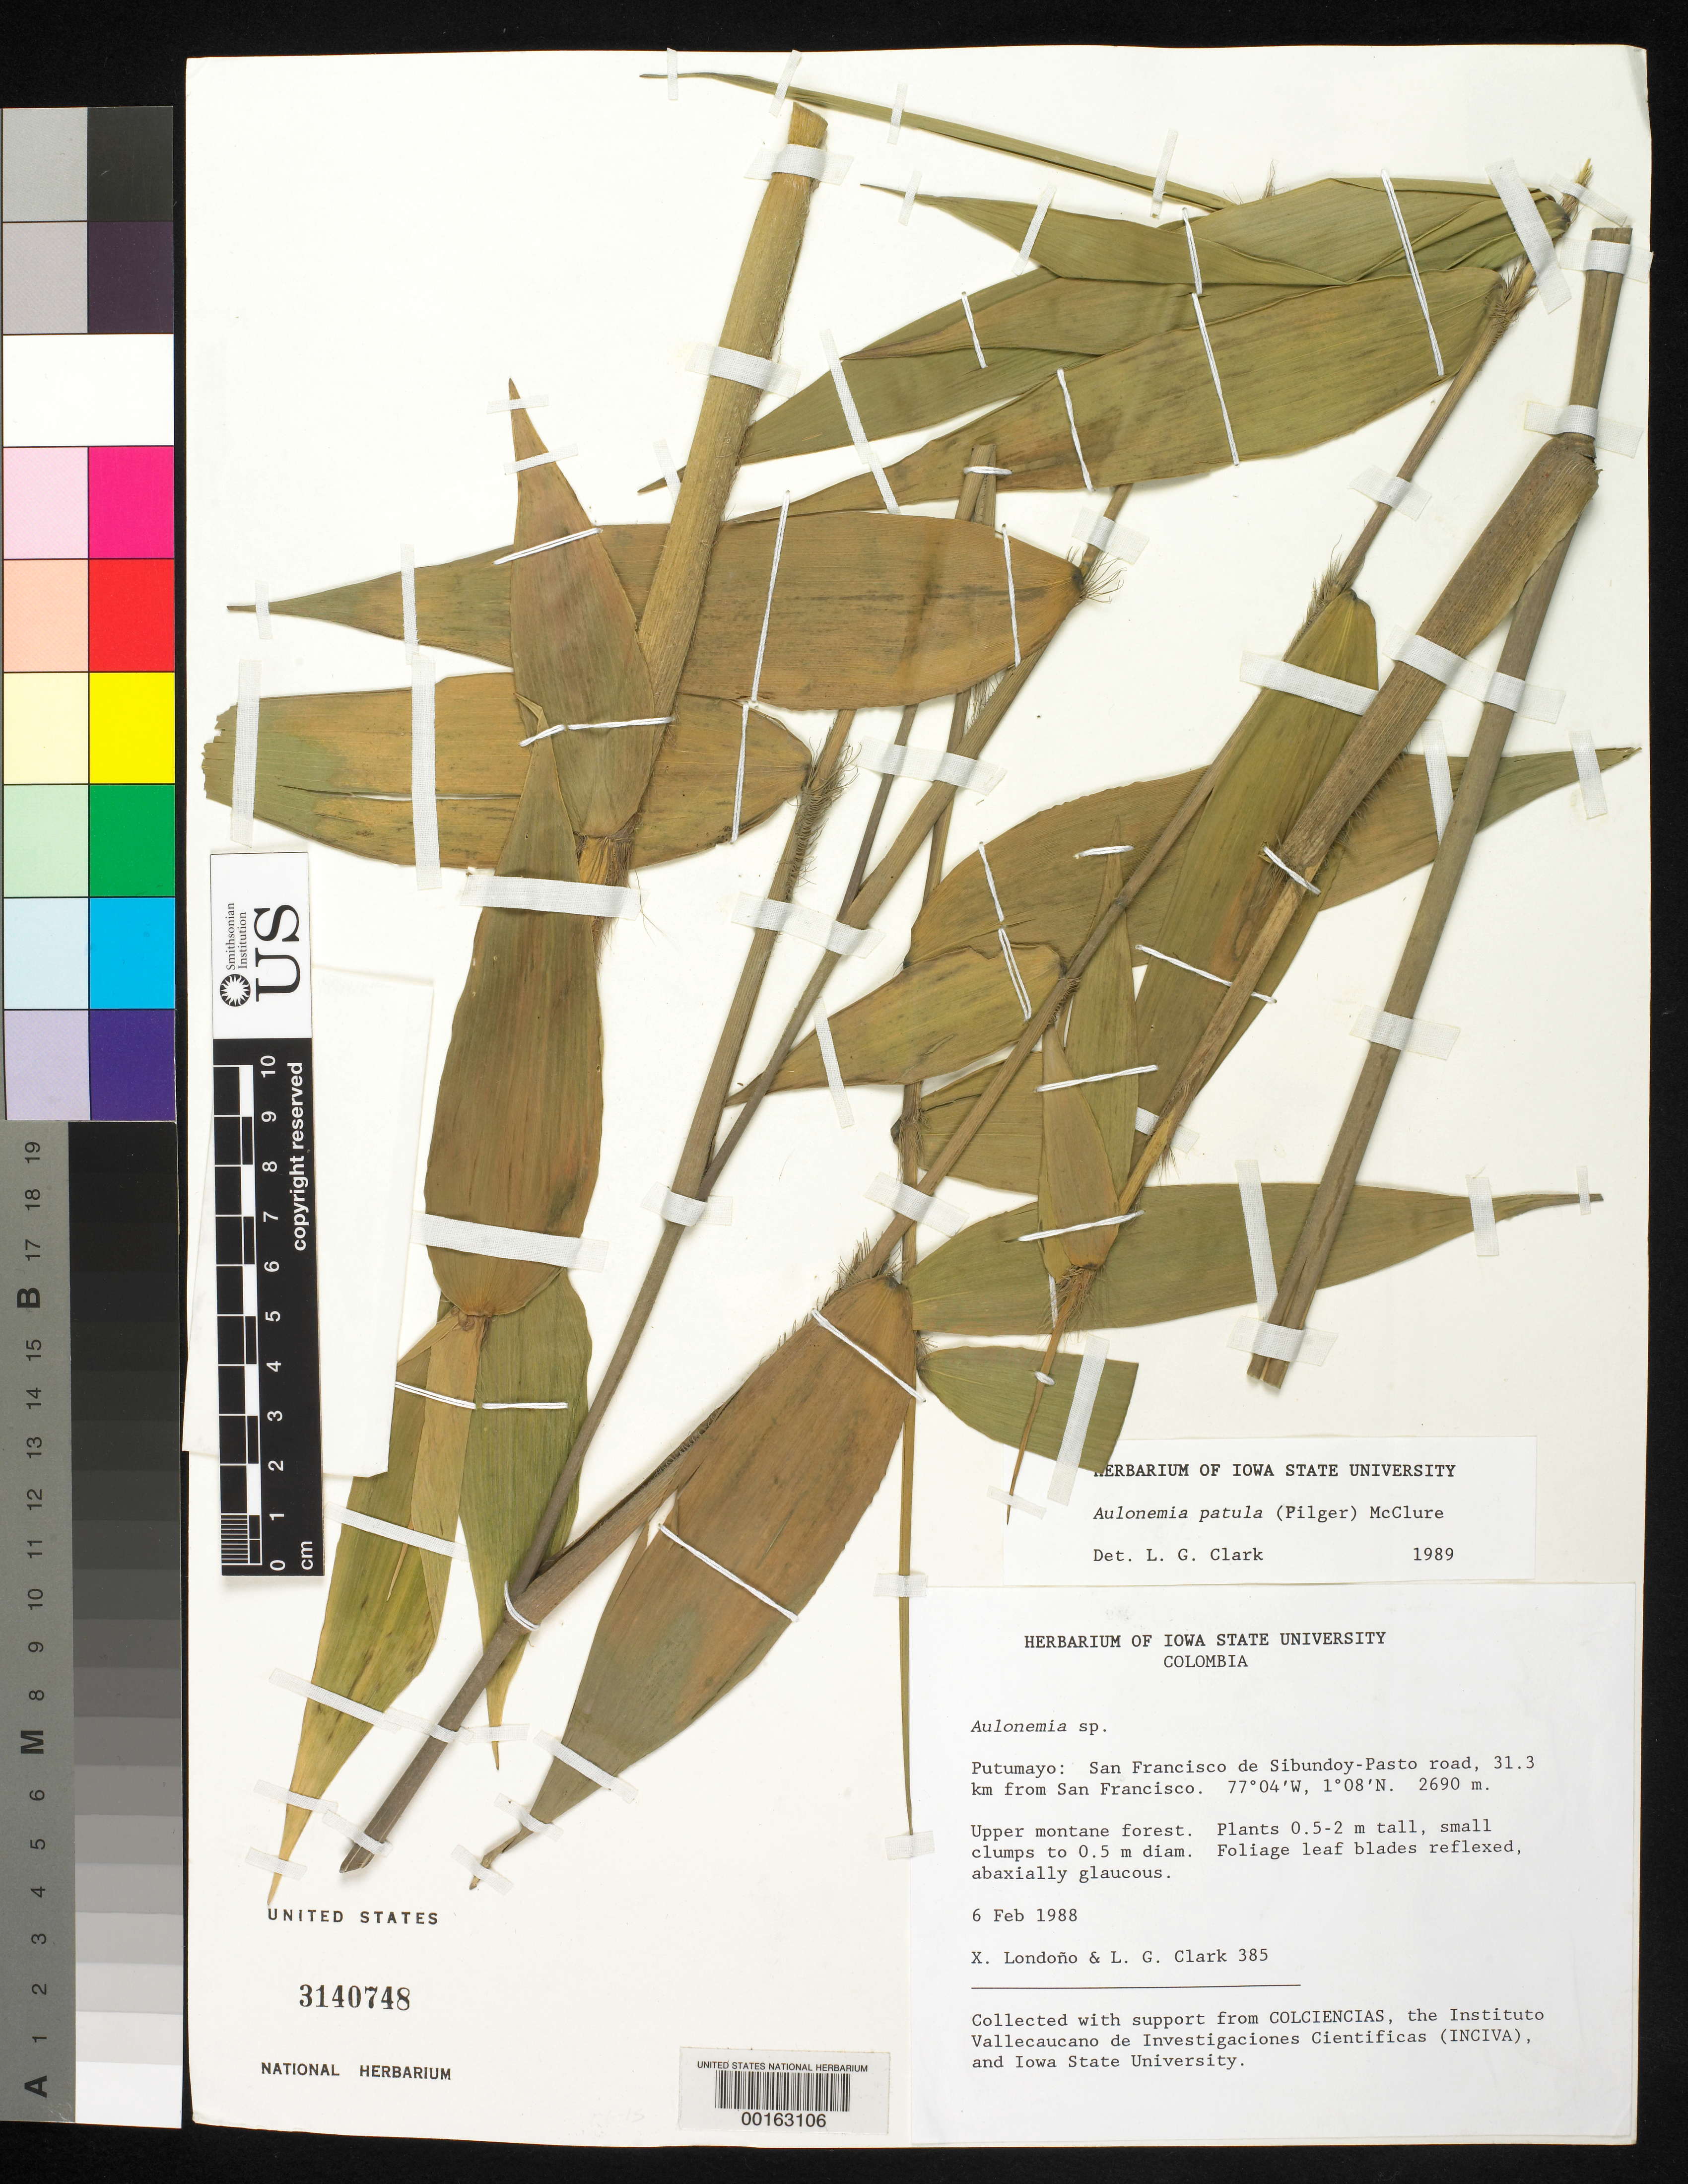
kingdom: Plantae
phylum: Tracheophyta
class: Liliopsida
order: Poales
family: Poaceae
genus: Aulonemia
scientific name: Aulonemia patula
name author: (Pilg.) McClure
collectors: X. Londoño & L. G. Clark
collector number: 385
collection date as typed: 06 Feb 1988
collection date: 1988-02-06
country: Colombia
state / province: Putumayo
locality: San Francisco de Sibundoy-Pasto road, 31.3 km from San Francisco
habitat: Upper montane forest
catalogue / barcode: US 3140748